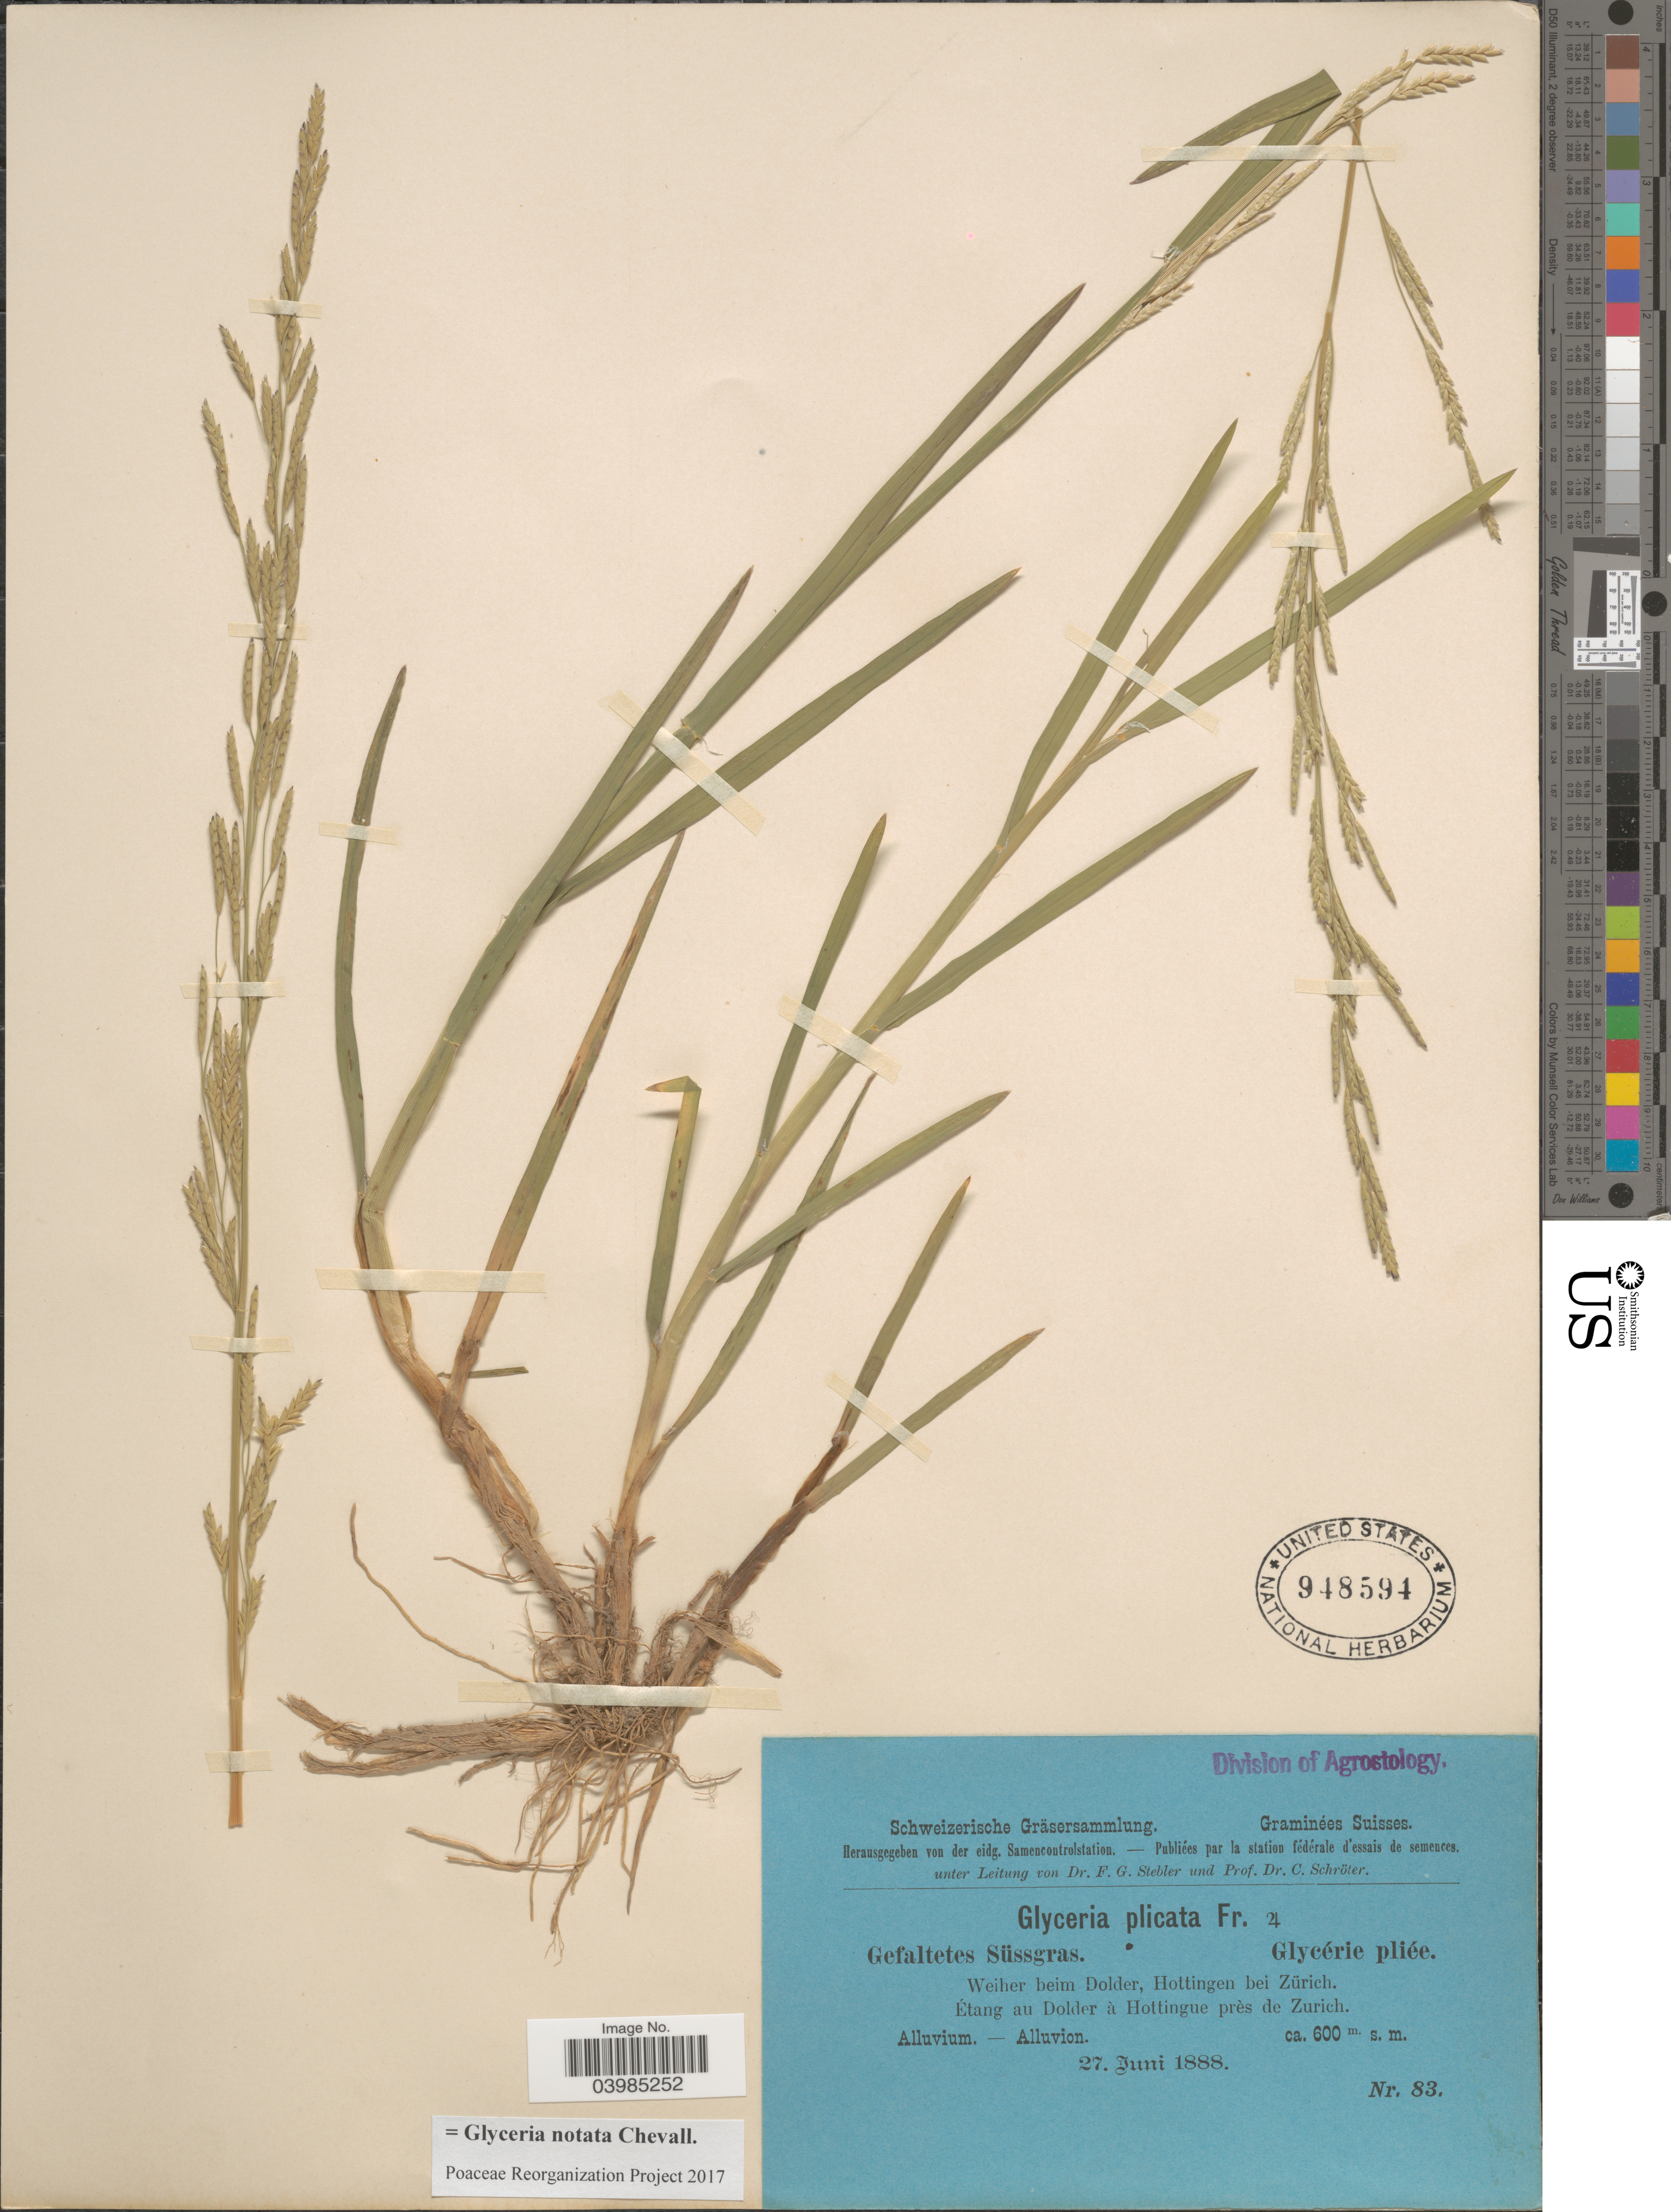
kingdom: Plantae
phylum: Tracheophyta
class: Liliopsida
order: Poales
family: Poaceae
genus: Glyceria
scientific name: Glyceria notata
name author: Chevall.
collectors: Stebler, F.G. & Schröter, C.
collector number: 83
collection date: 1888-06-27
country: Switzerland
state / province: Zurich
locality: Weiher beim Dolder, Hottingen bei Zürich. Étang au Dolder à Hottingue près de Zurich.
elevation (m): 600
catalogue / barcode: US 948594